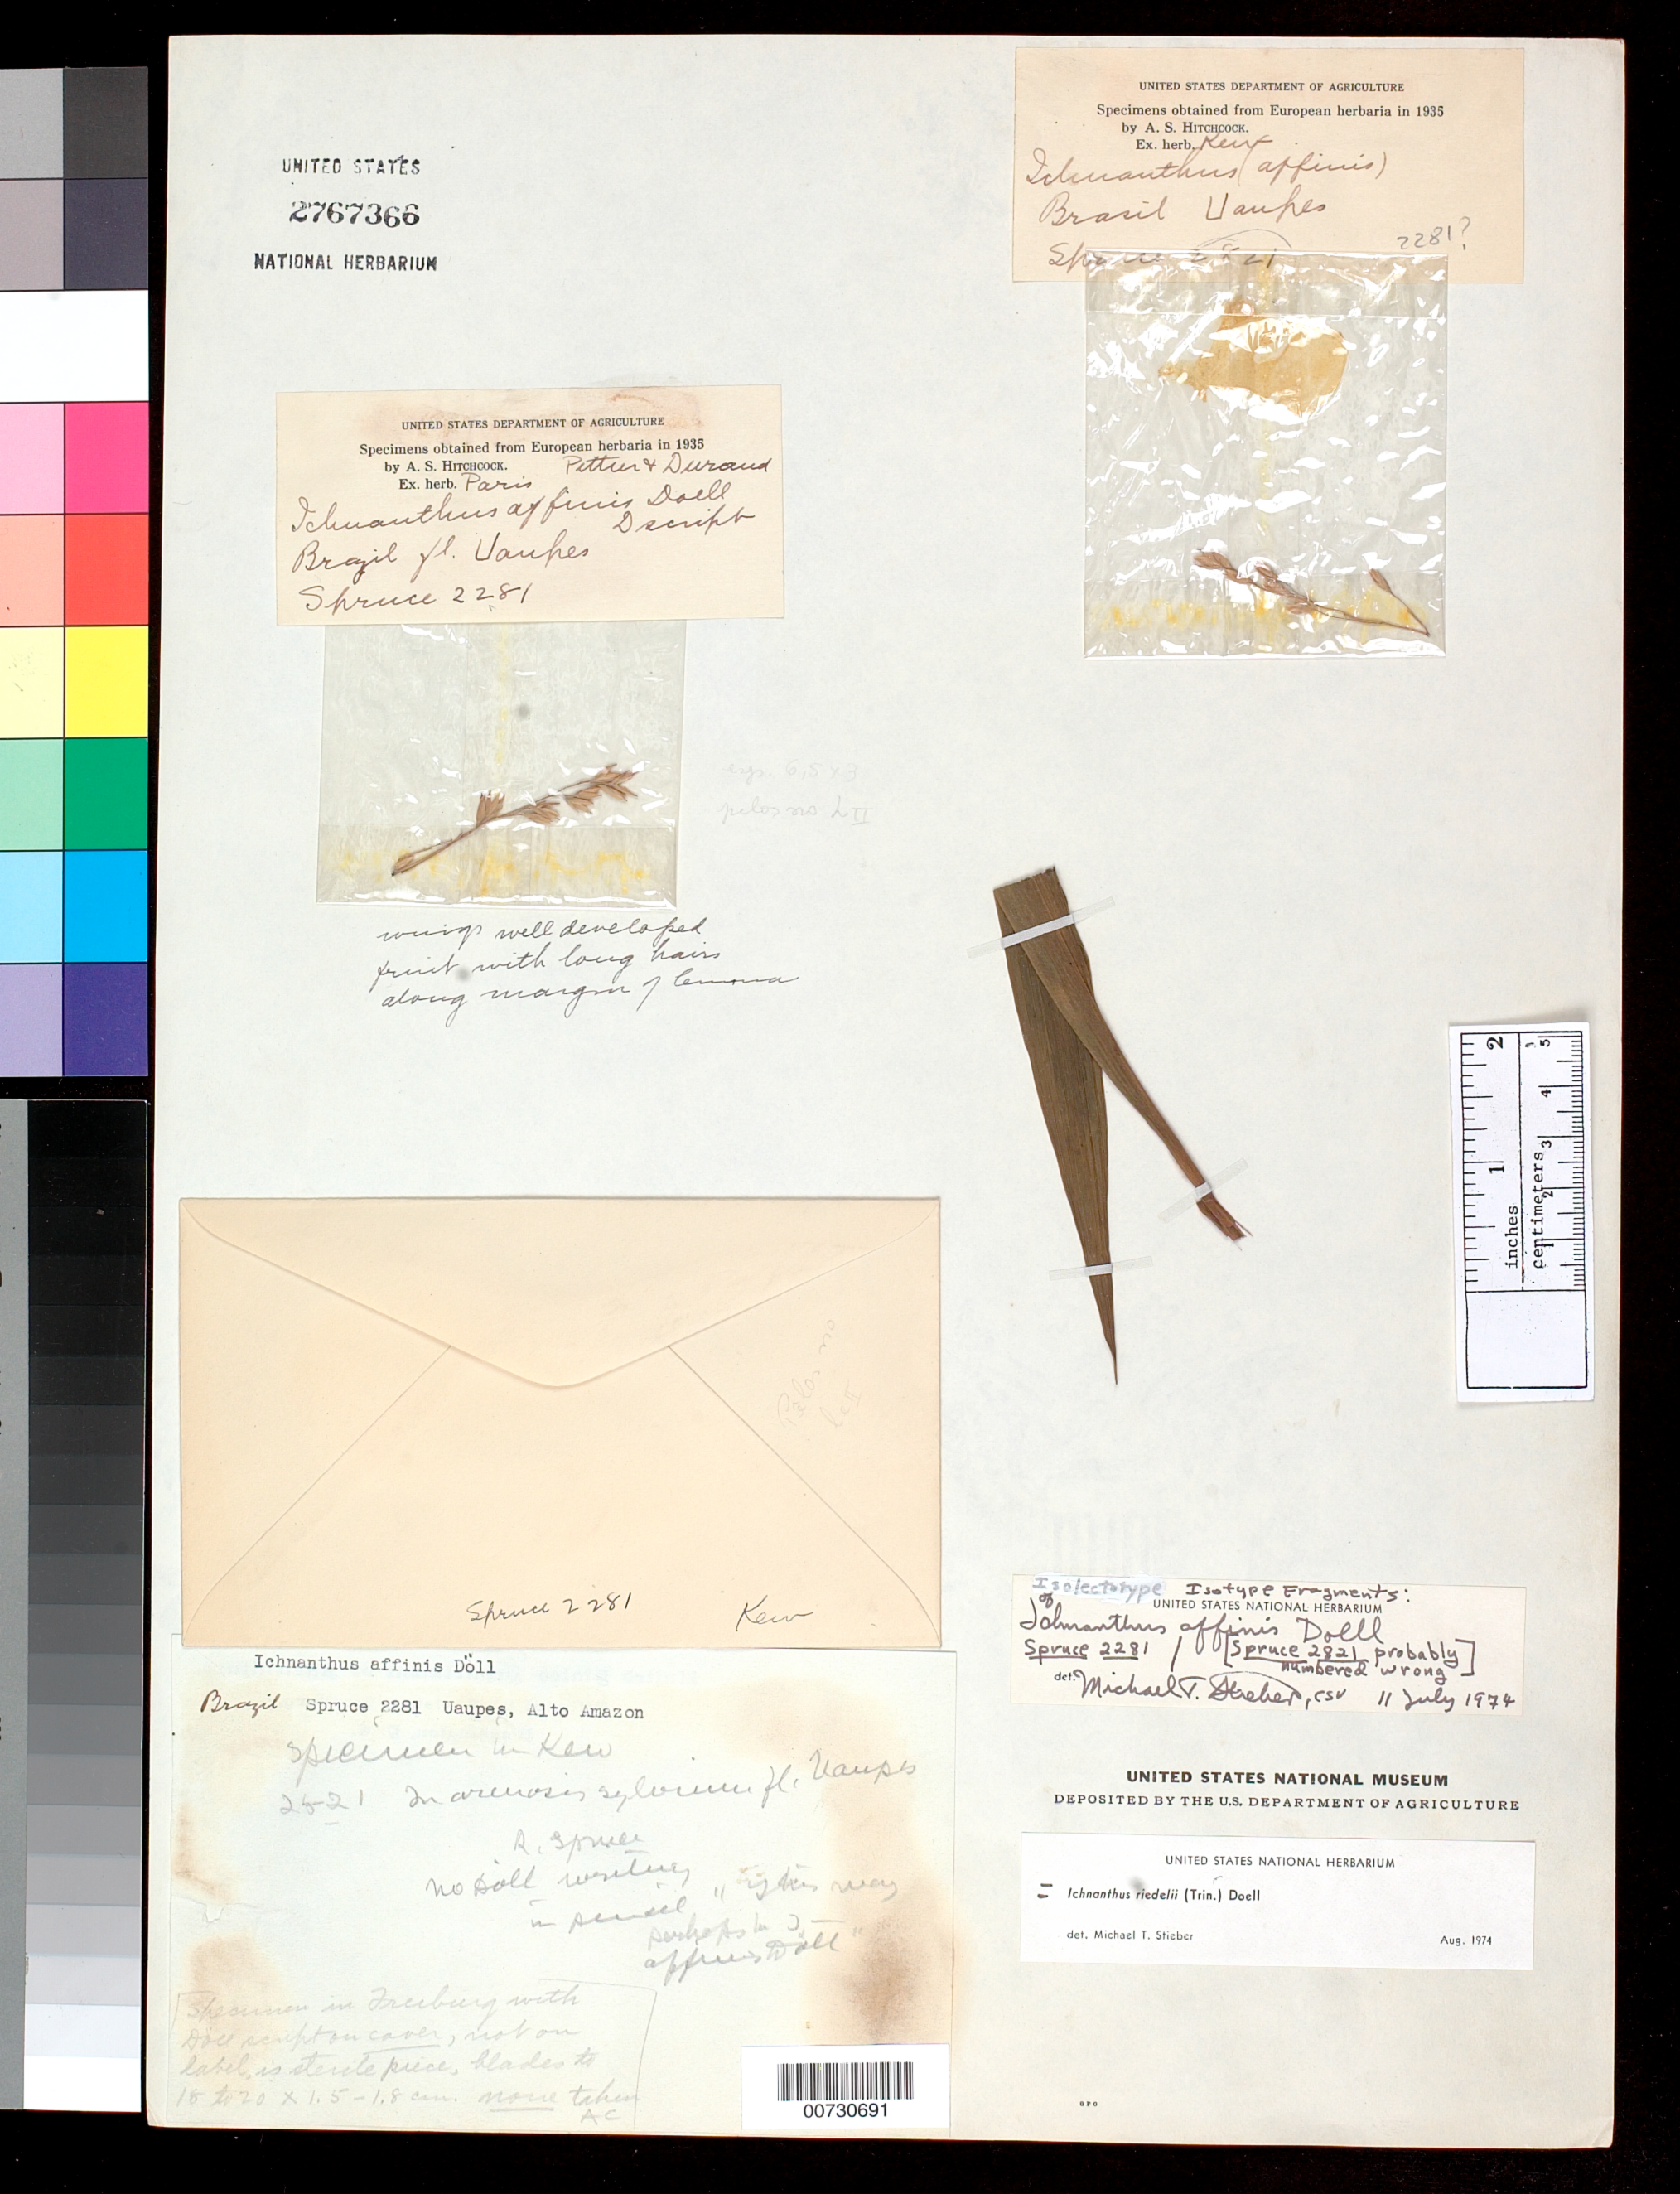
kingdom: Plantae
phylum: Tracheophyta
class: Liliopsida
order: Poales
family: Poaceae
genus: Ichnanthus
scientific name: Ichnanthus affinis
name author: Döll in Mart.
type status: Isotype Fragment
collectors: R. Spruce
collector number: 2281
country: Brazil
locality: Uaupes River, Alto Amazon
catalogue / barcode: US 2767366